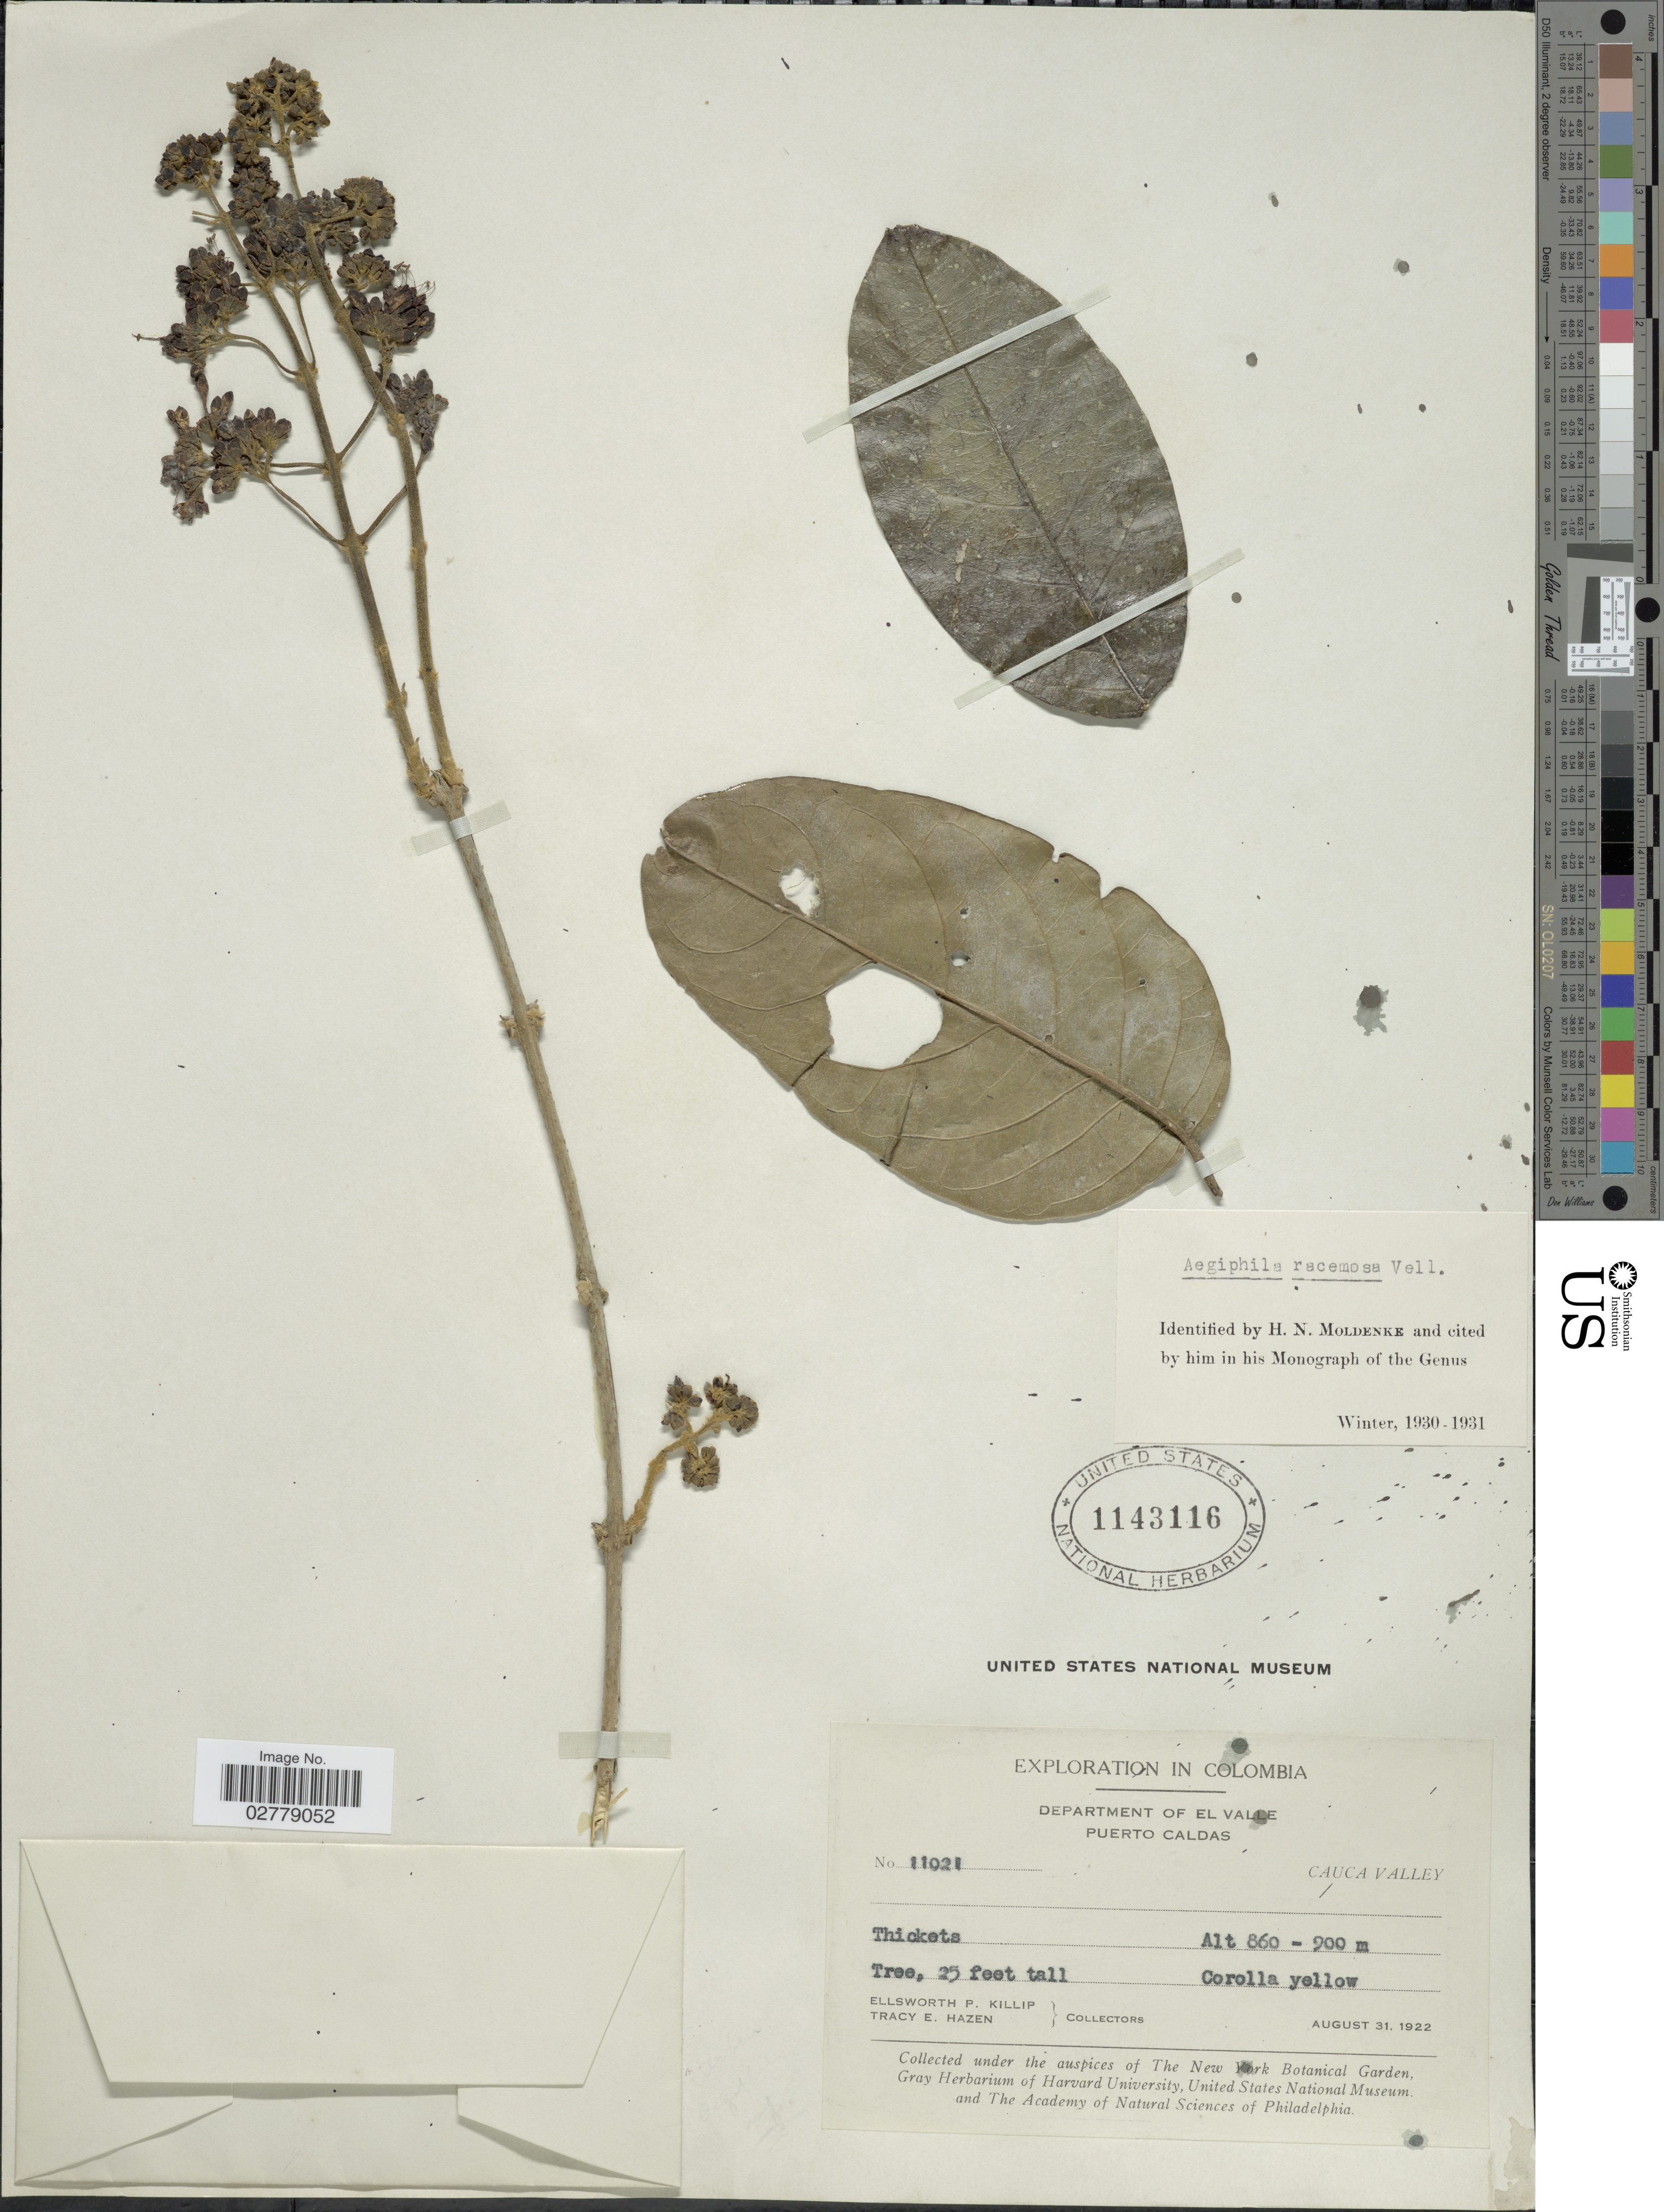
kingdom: Plantae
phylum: Tracheophyta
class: Magnoliopsida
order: Lamiales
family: Lamiaceae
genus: Aegiphila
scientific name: Aegiphila racemosa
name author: Vell.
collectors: E. P. Killip & T. E. Hazen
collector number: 11021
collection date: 1922-08-31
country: Colombia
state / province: Valle del Cauca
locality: Department of El Valle, Puerto Caldas, Cauca Valley.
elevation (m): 860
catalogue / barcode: US 1143116